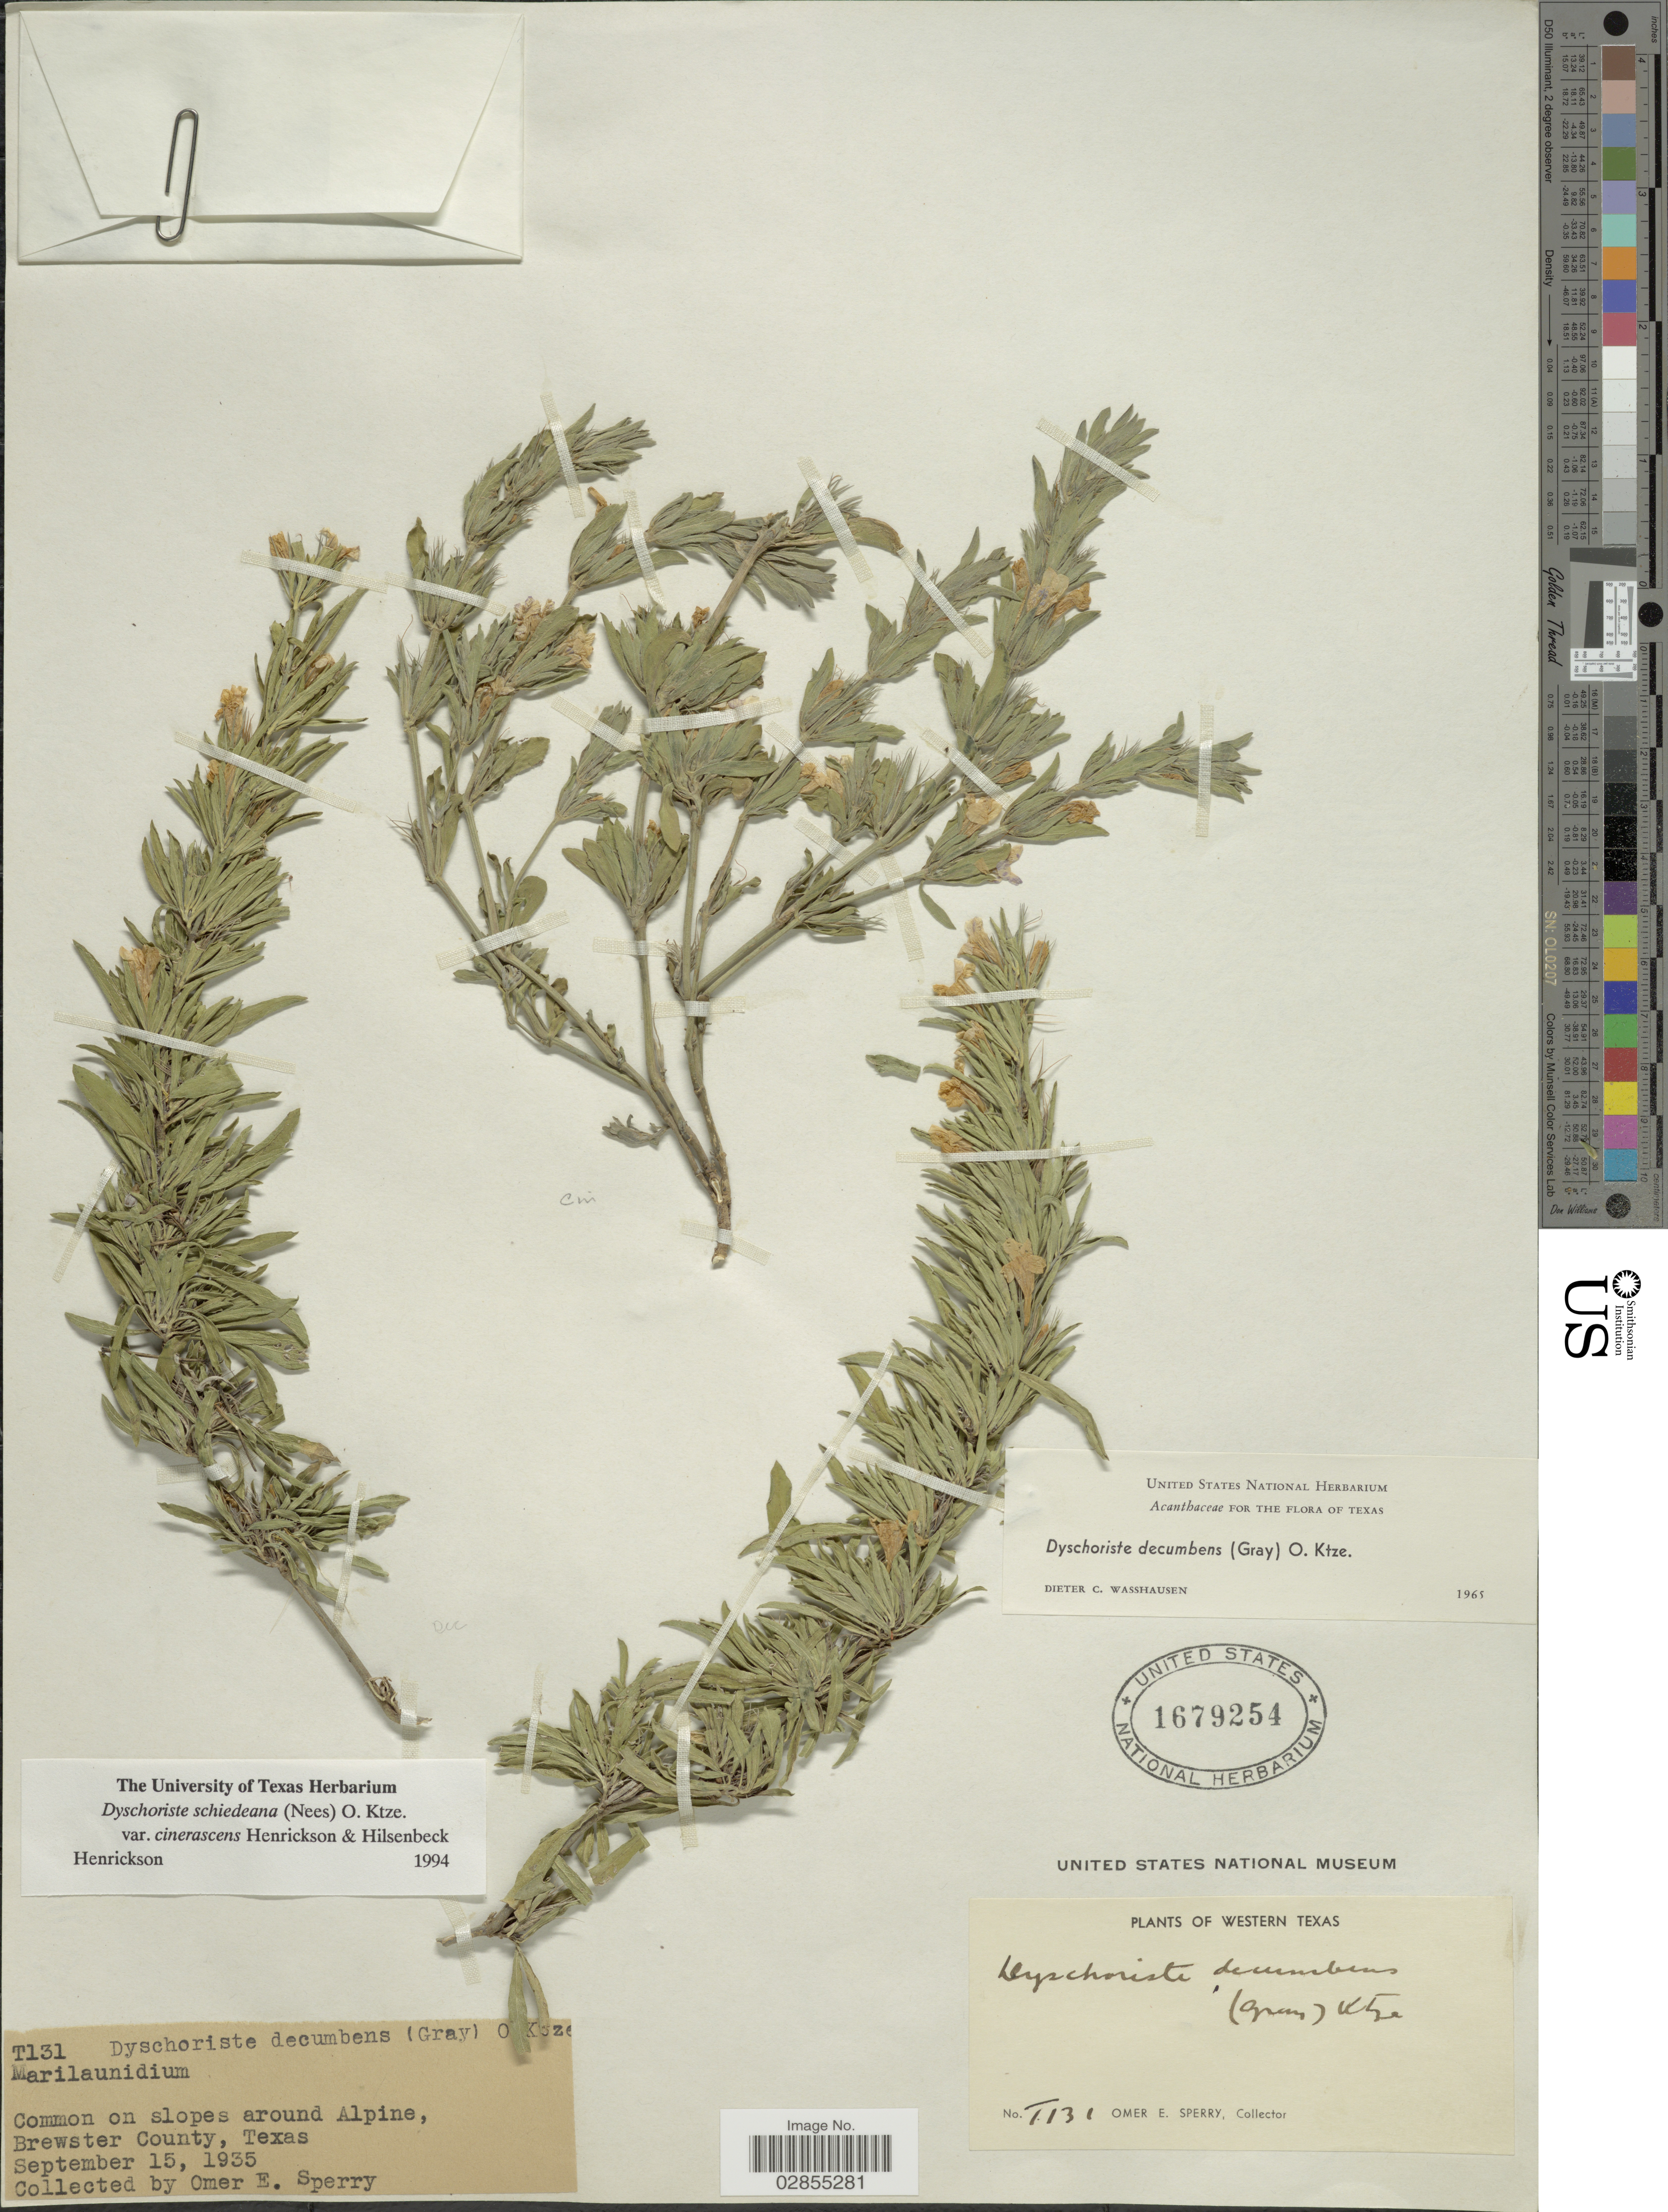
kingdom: Plantae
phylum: Tracheophyta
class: Magnoliopsida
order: Lamiales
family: Acanthaceae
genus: Dyschoriste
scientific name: Dyschoriste schiedeana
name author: (Nees) Kuntze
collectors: O. E. Sperry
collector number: T131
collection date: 1935-09-15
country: United States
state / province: Texas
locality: Western Texas. Common on slopes around Alpine, Brewster County.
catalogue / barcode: US 1679254